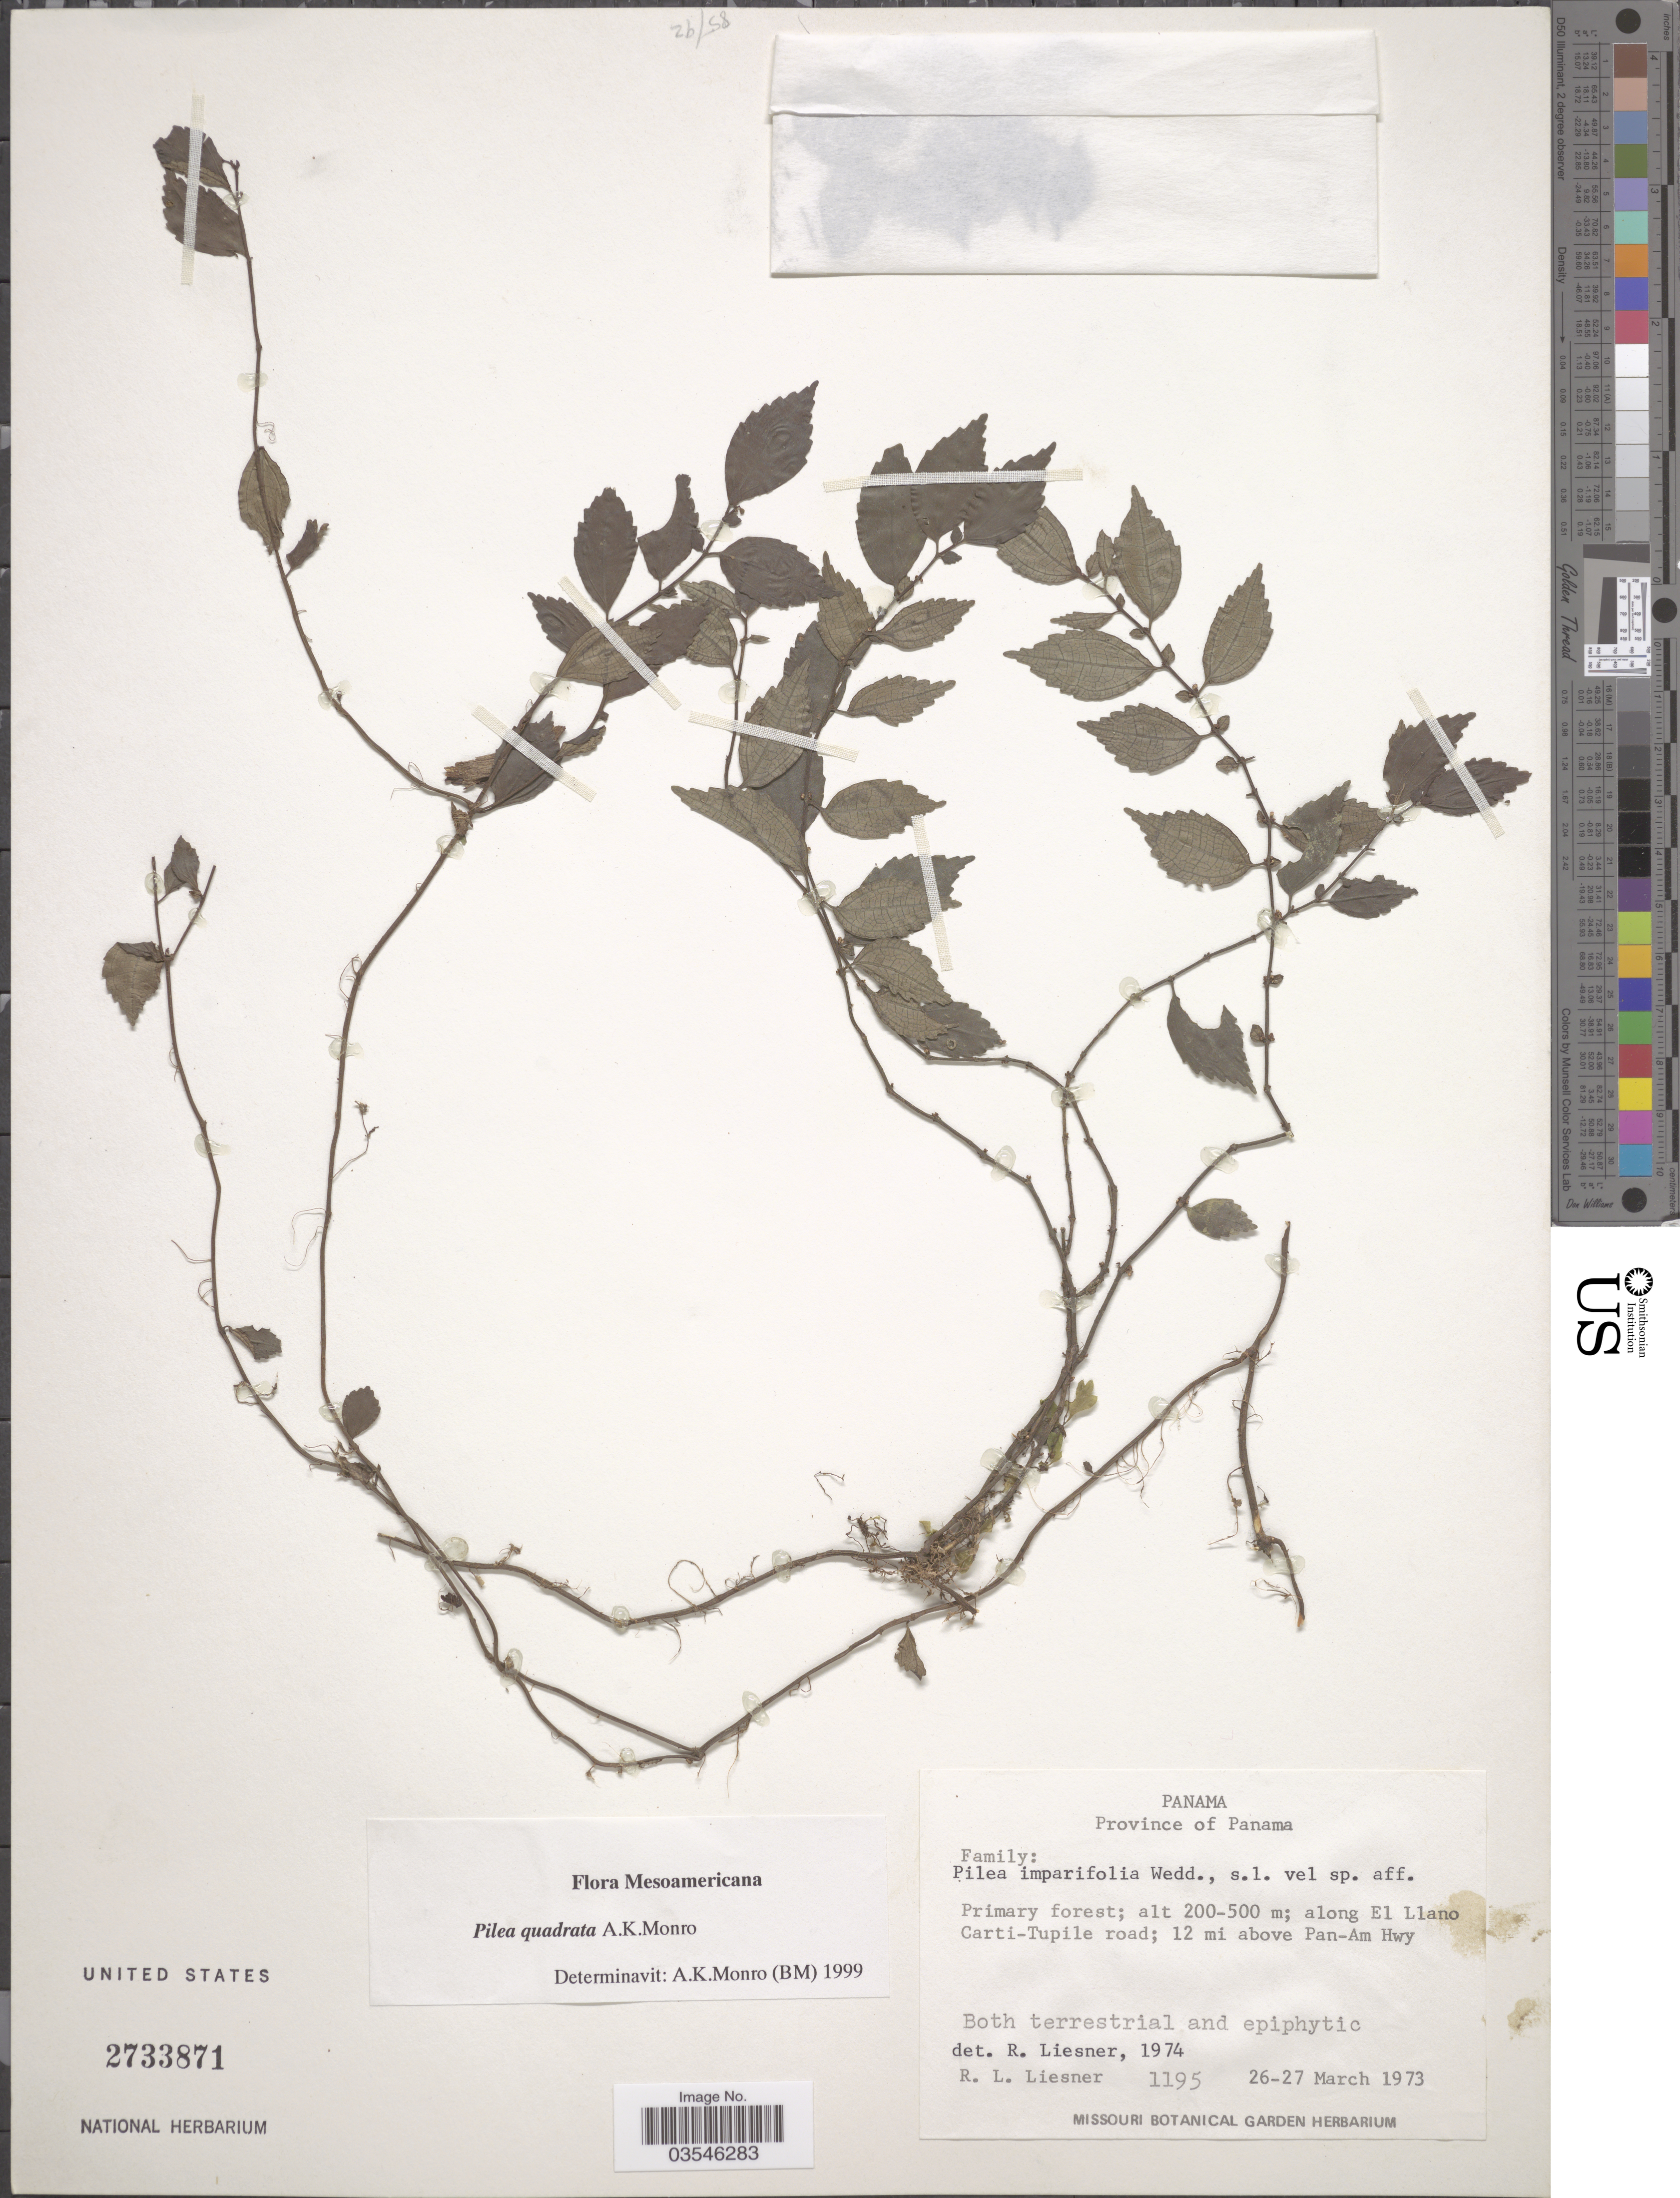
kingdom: Plantae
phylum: Tracheophyta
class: Magnoliopsida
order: Rosales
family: Urticaceae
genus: Pilea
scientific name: Pilea quadrata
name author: A. K. Monro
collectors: R. L. Liesner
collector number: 1195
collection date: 1973-03-26/1973-03-27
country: Panama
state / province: Panamá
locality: Province of Panama. Along El Llano Carti-Tupile road; 12 mi above Pan-Am Hwy. Both terrestrial and epiphytic.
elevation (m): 200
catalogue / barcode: US 2733871